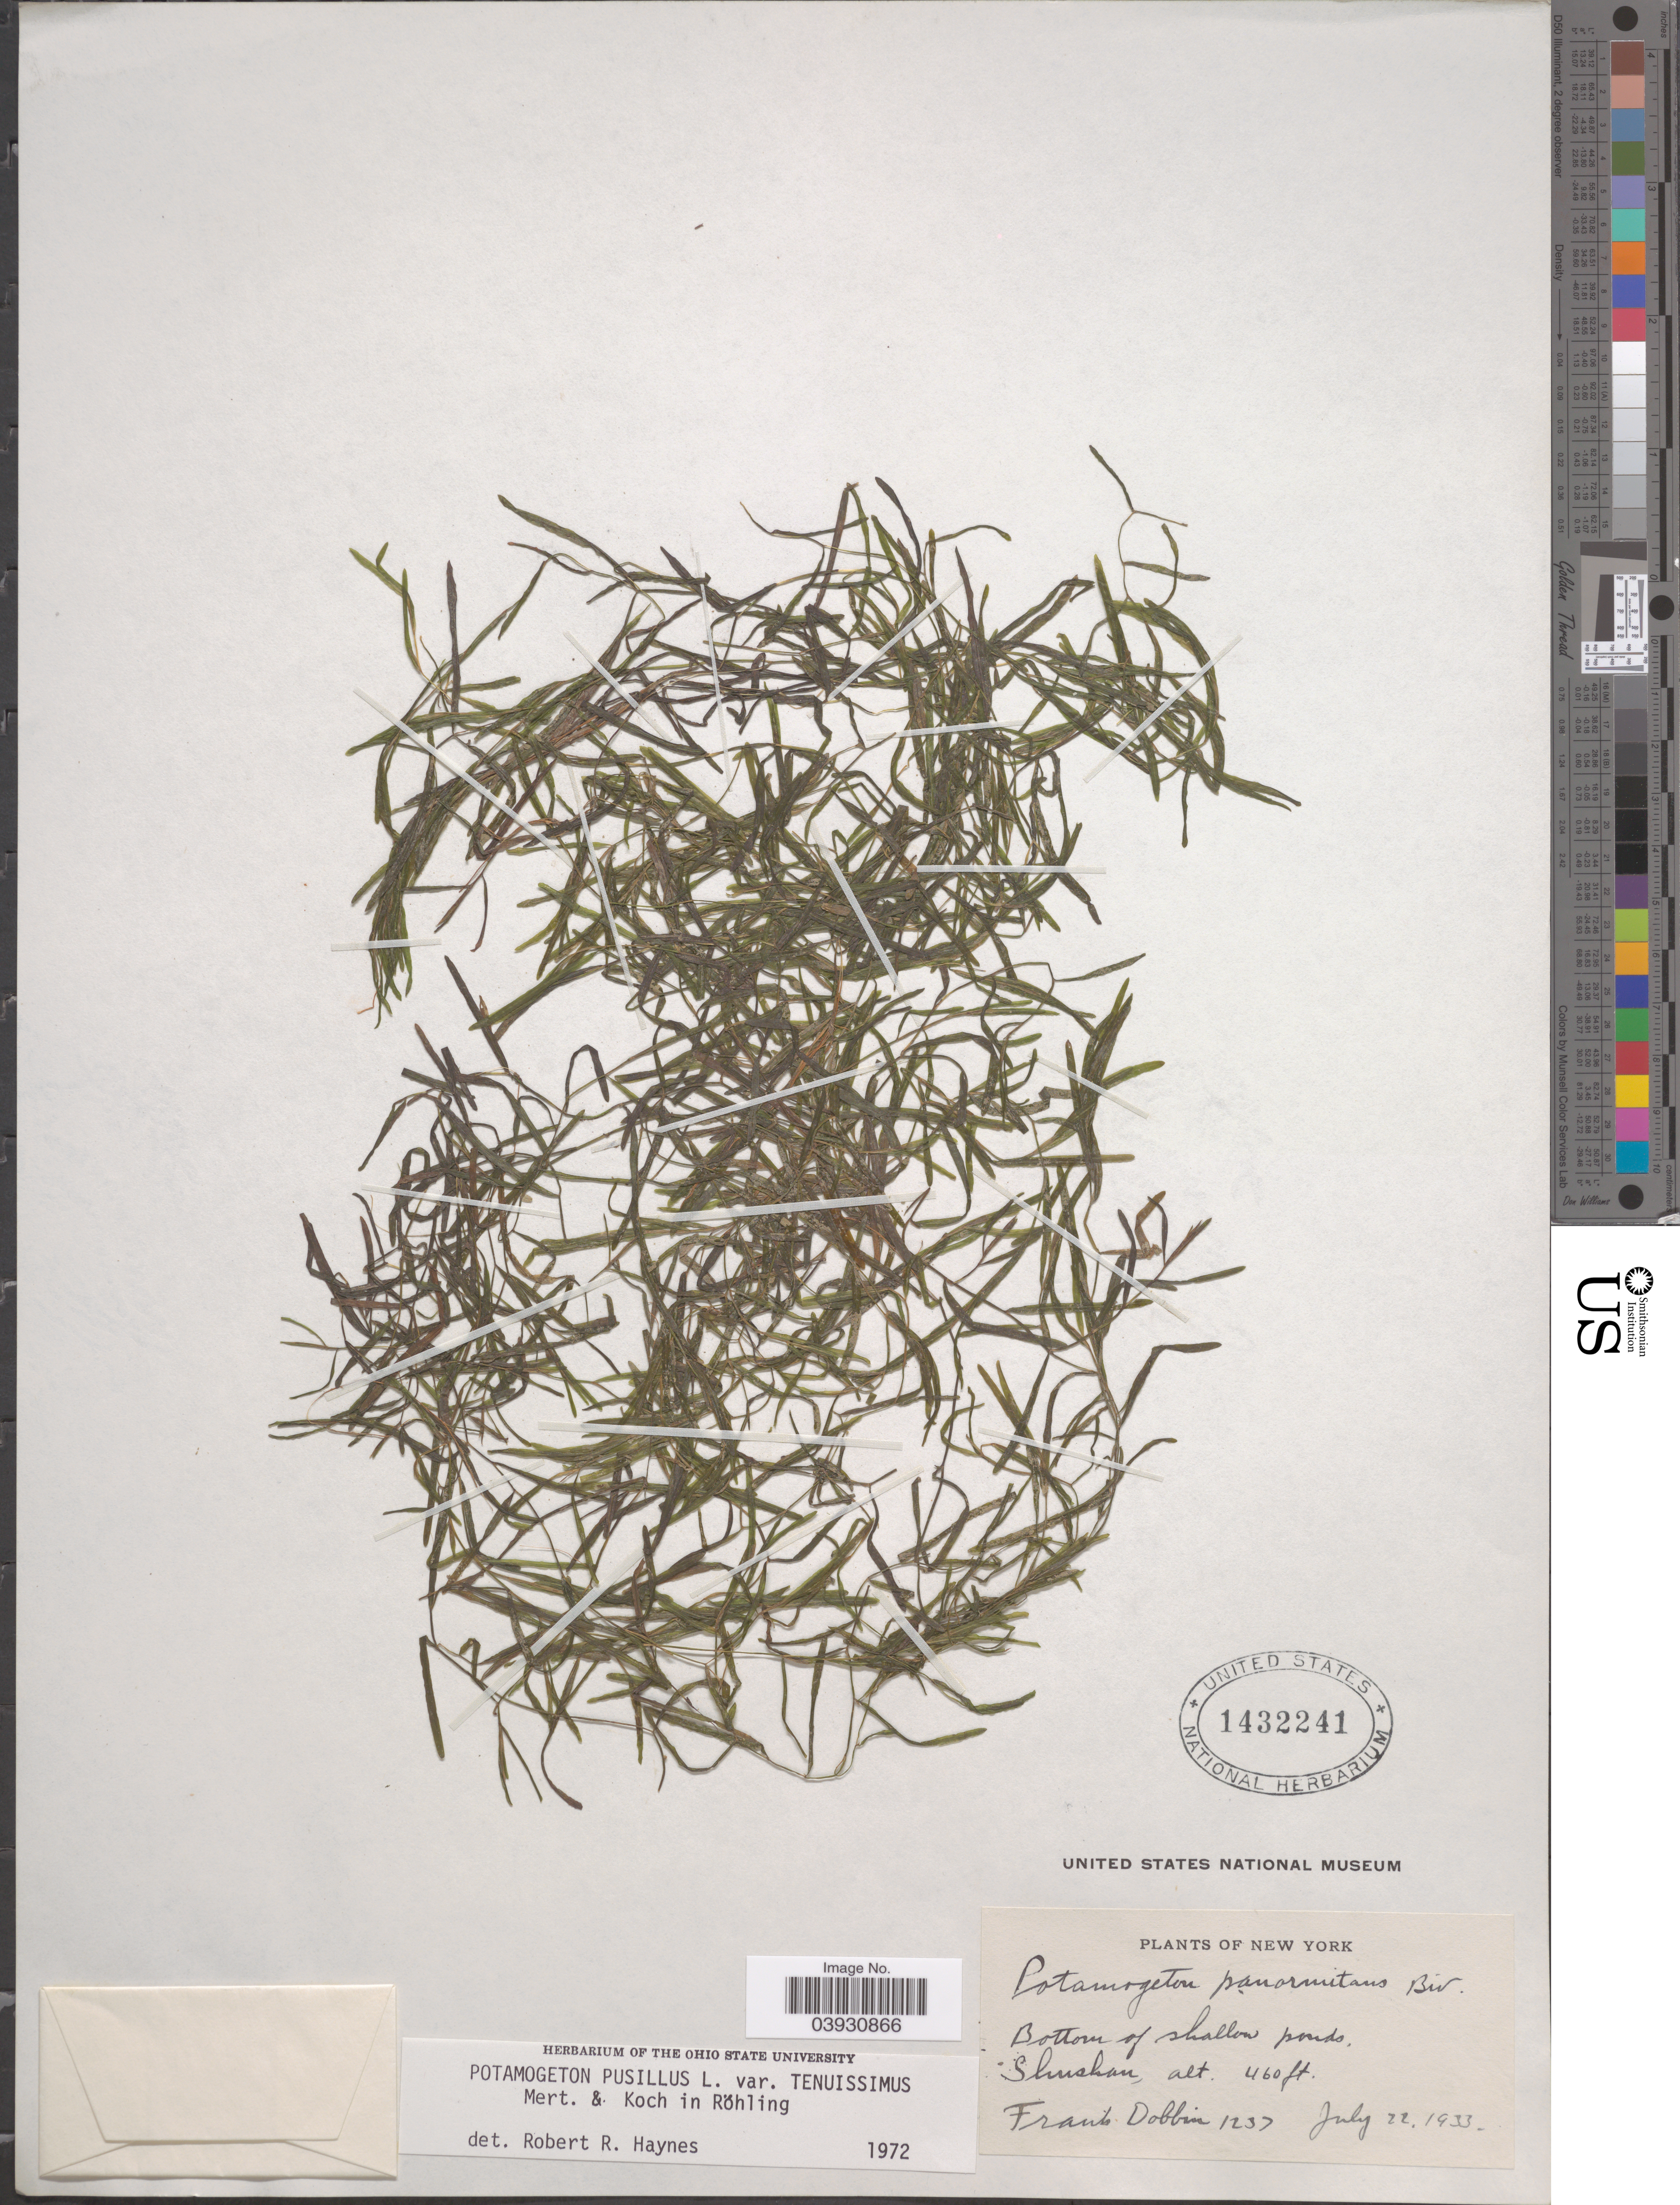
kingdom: Plantae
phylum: Tracheophyta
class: Liliopsida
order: Alismatales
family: Potamogetonaceae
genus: Potamogeton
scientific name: Potamogeton pusillus subsp. tenuissimus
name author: Mert. & W.D.J. Koch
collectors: F. Dobbin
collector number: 1237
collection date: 1933-07-22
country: United States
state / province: New York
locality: Bottom of shallow ponds, Shushan.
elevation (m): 140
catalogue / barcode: US 1432241